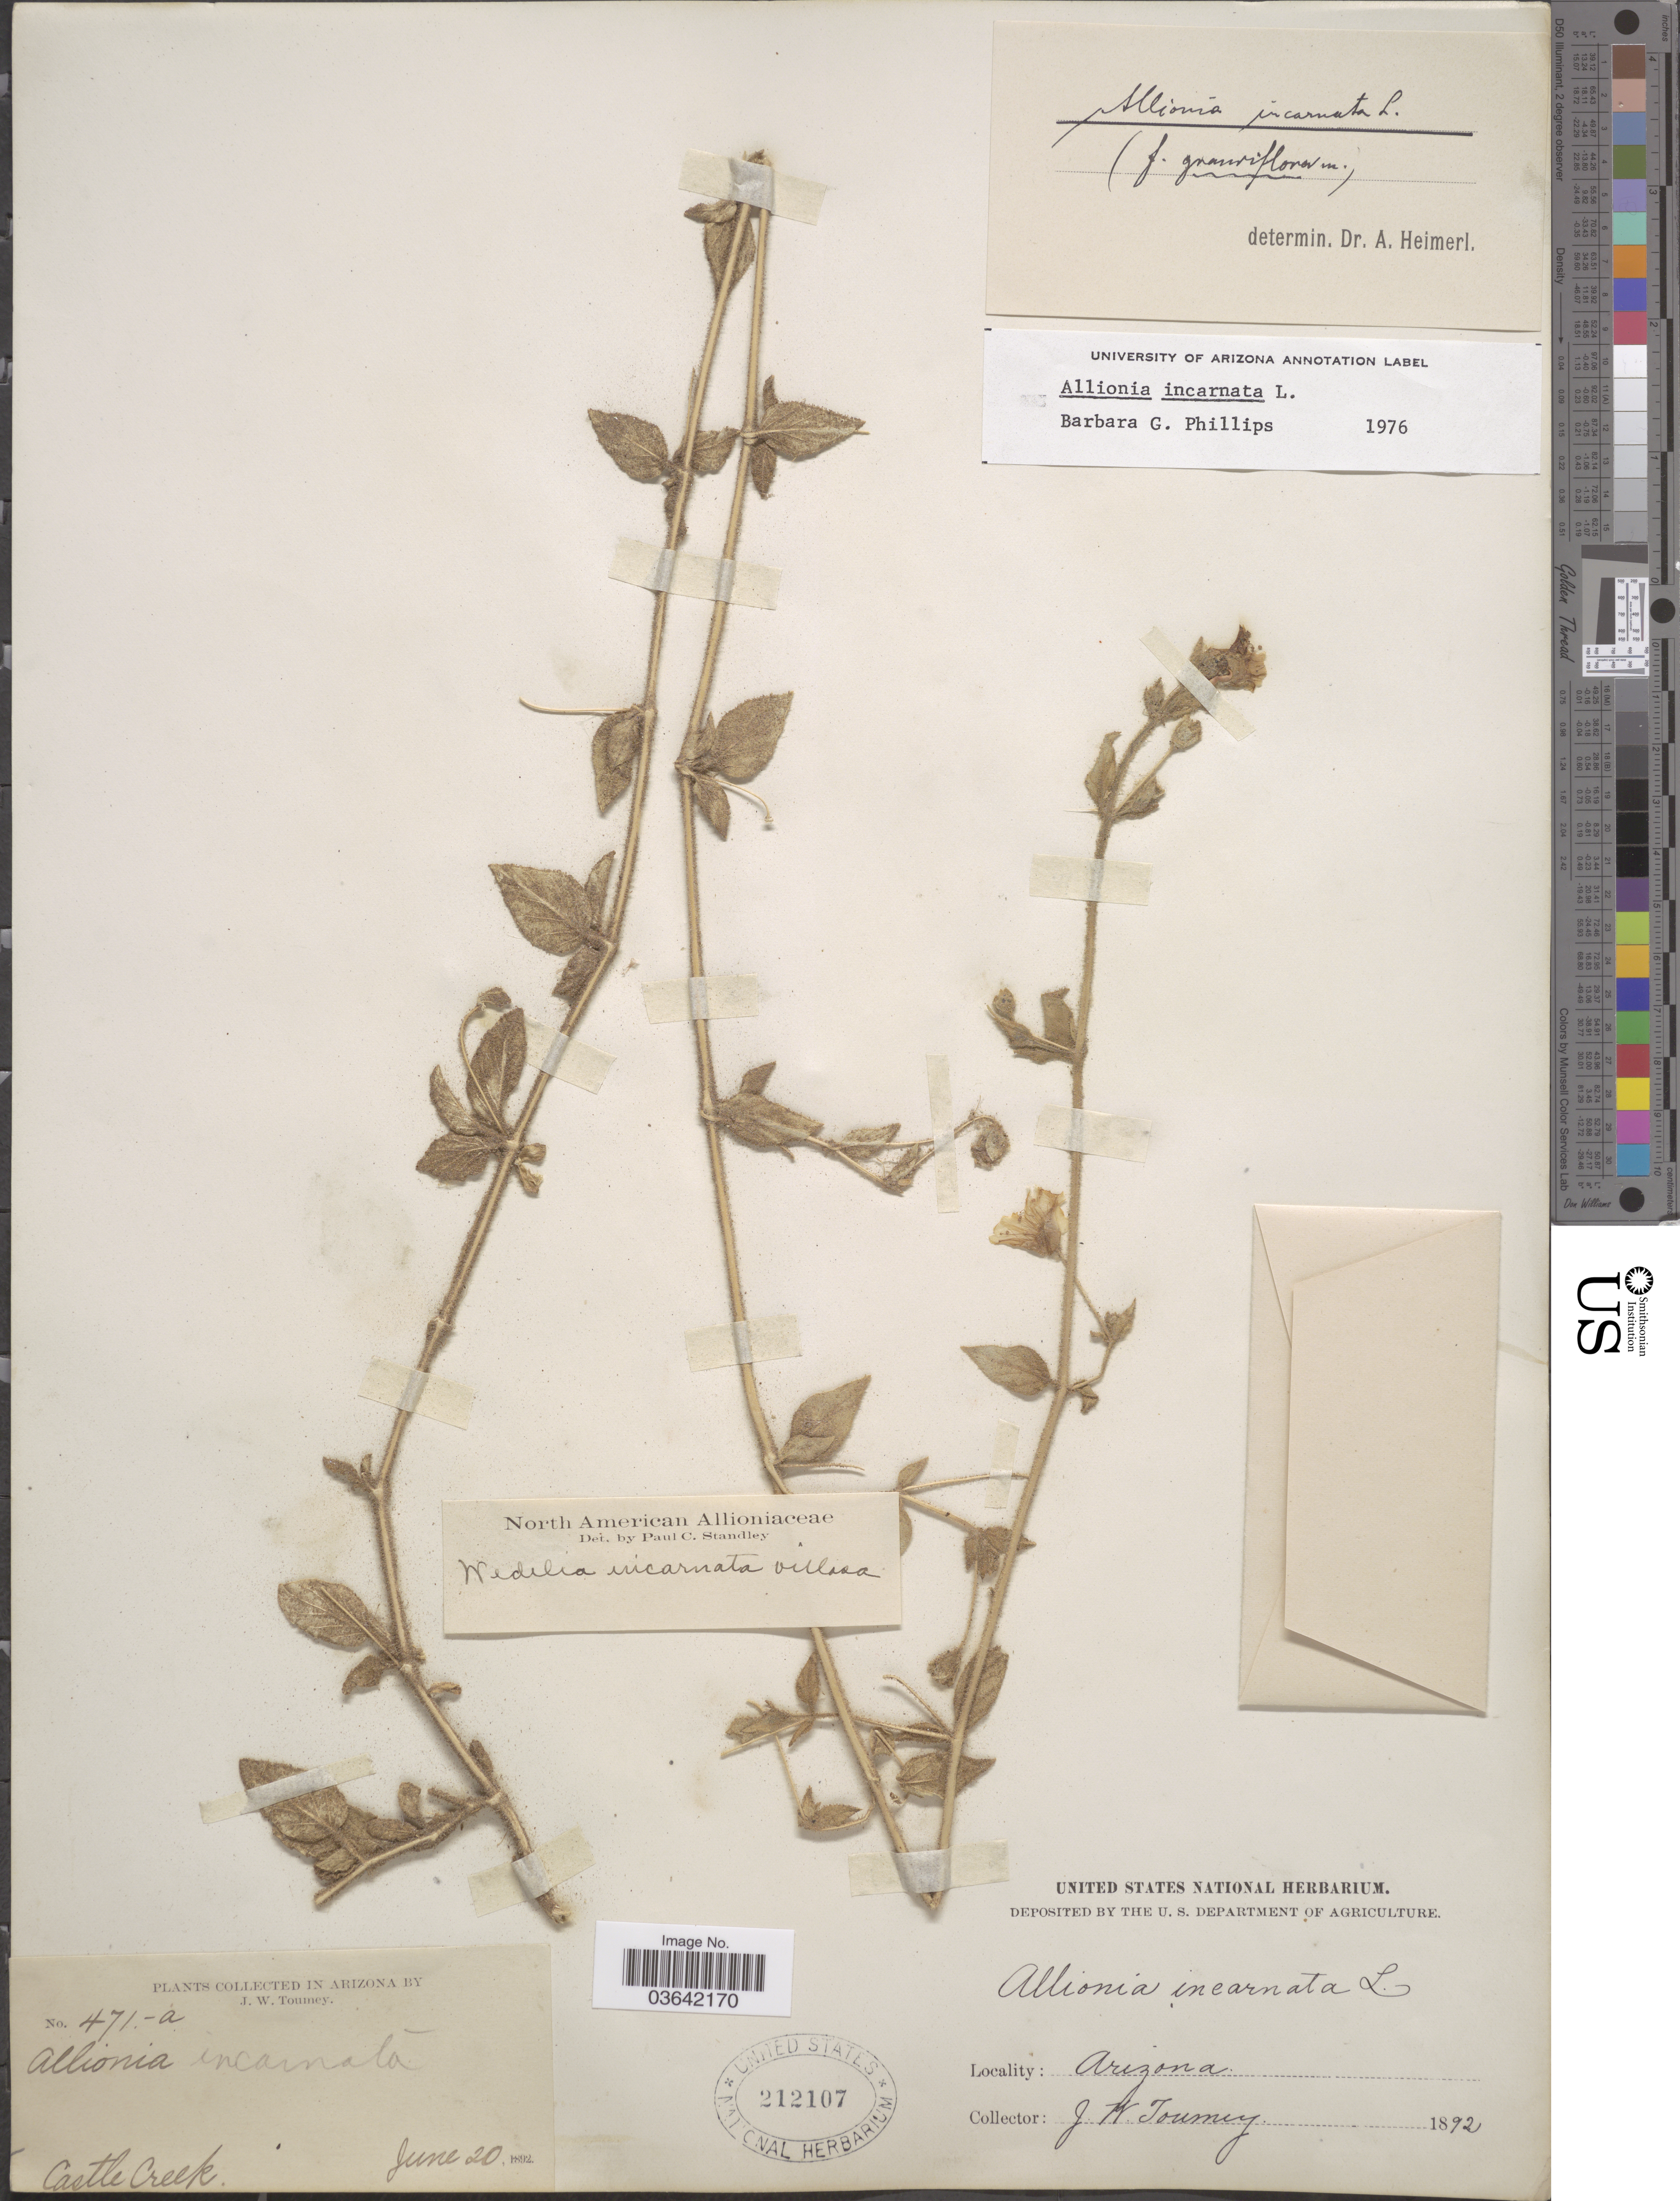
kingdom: Plantae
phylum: Tracheophyta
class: Magnoliopsida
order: Caryophyllales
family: Nyctaginaceae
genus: Allionia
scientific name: Allionia incarnata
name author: L.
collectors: J. W. Toumey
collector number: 471-a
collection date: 1892-06-20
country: United States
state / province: Arizona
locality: Castle Creek.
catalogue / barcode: US 212107